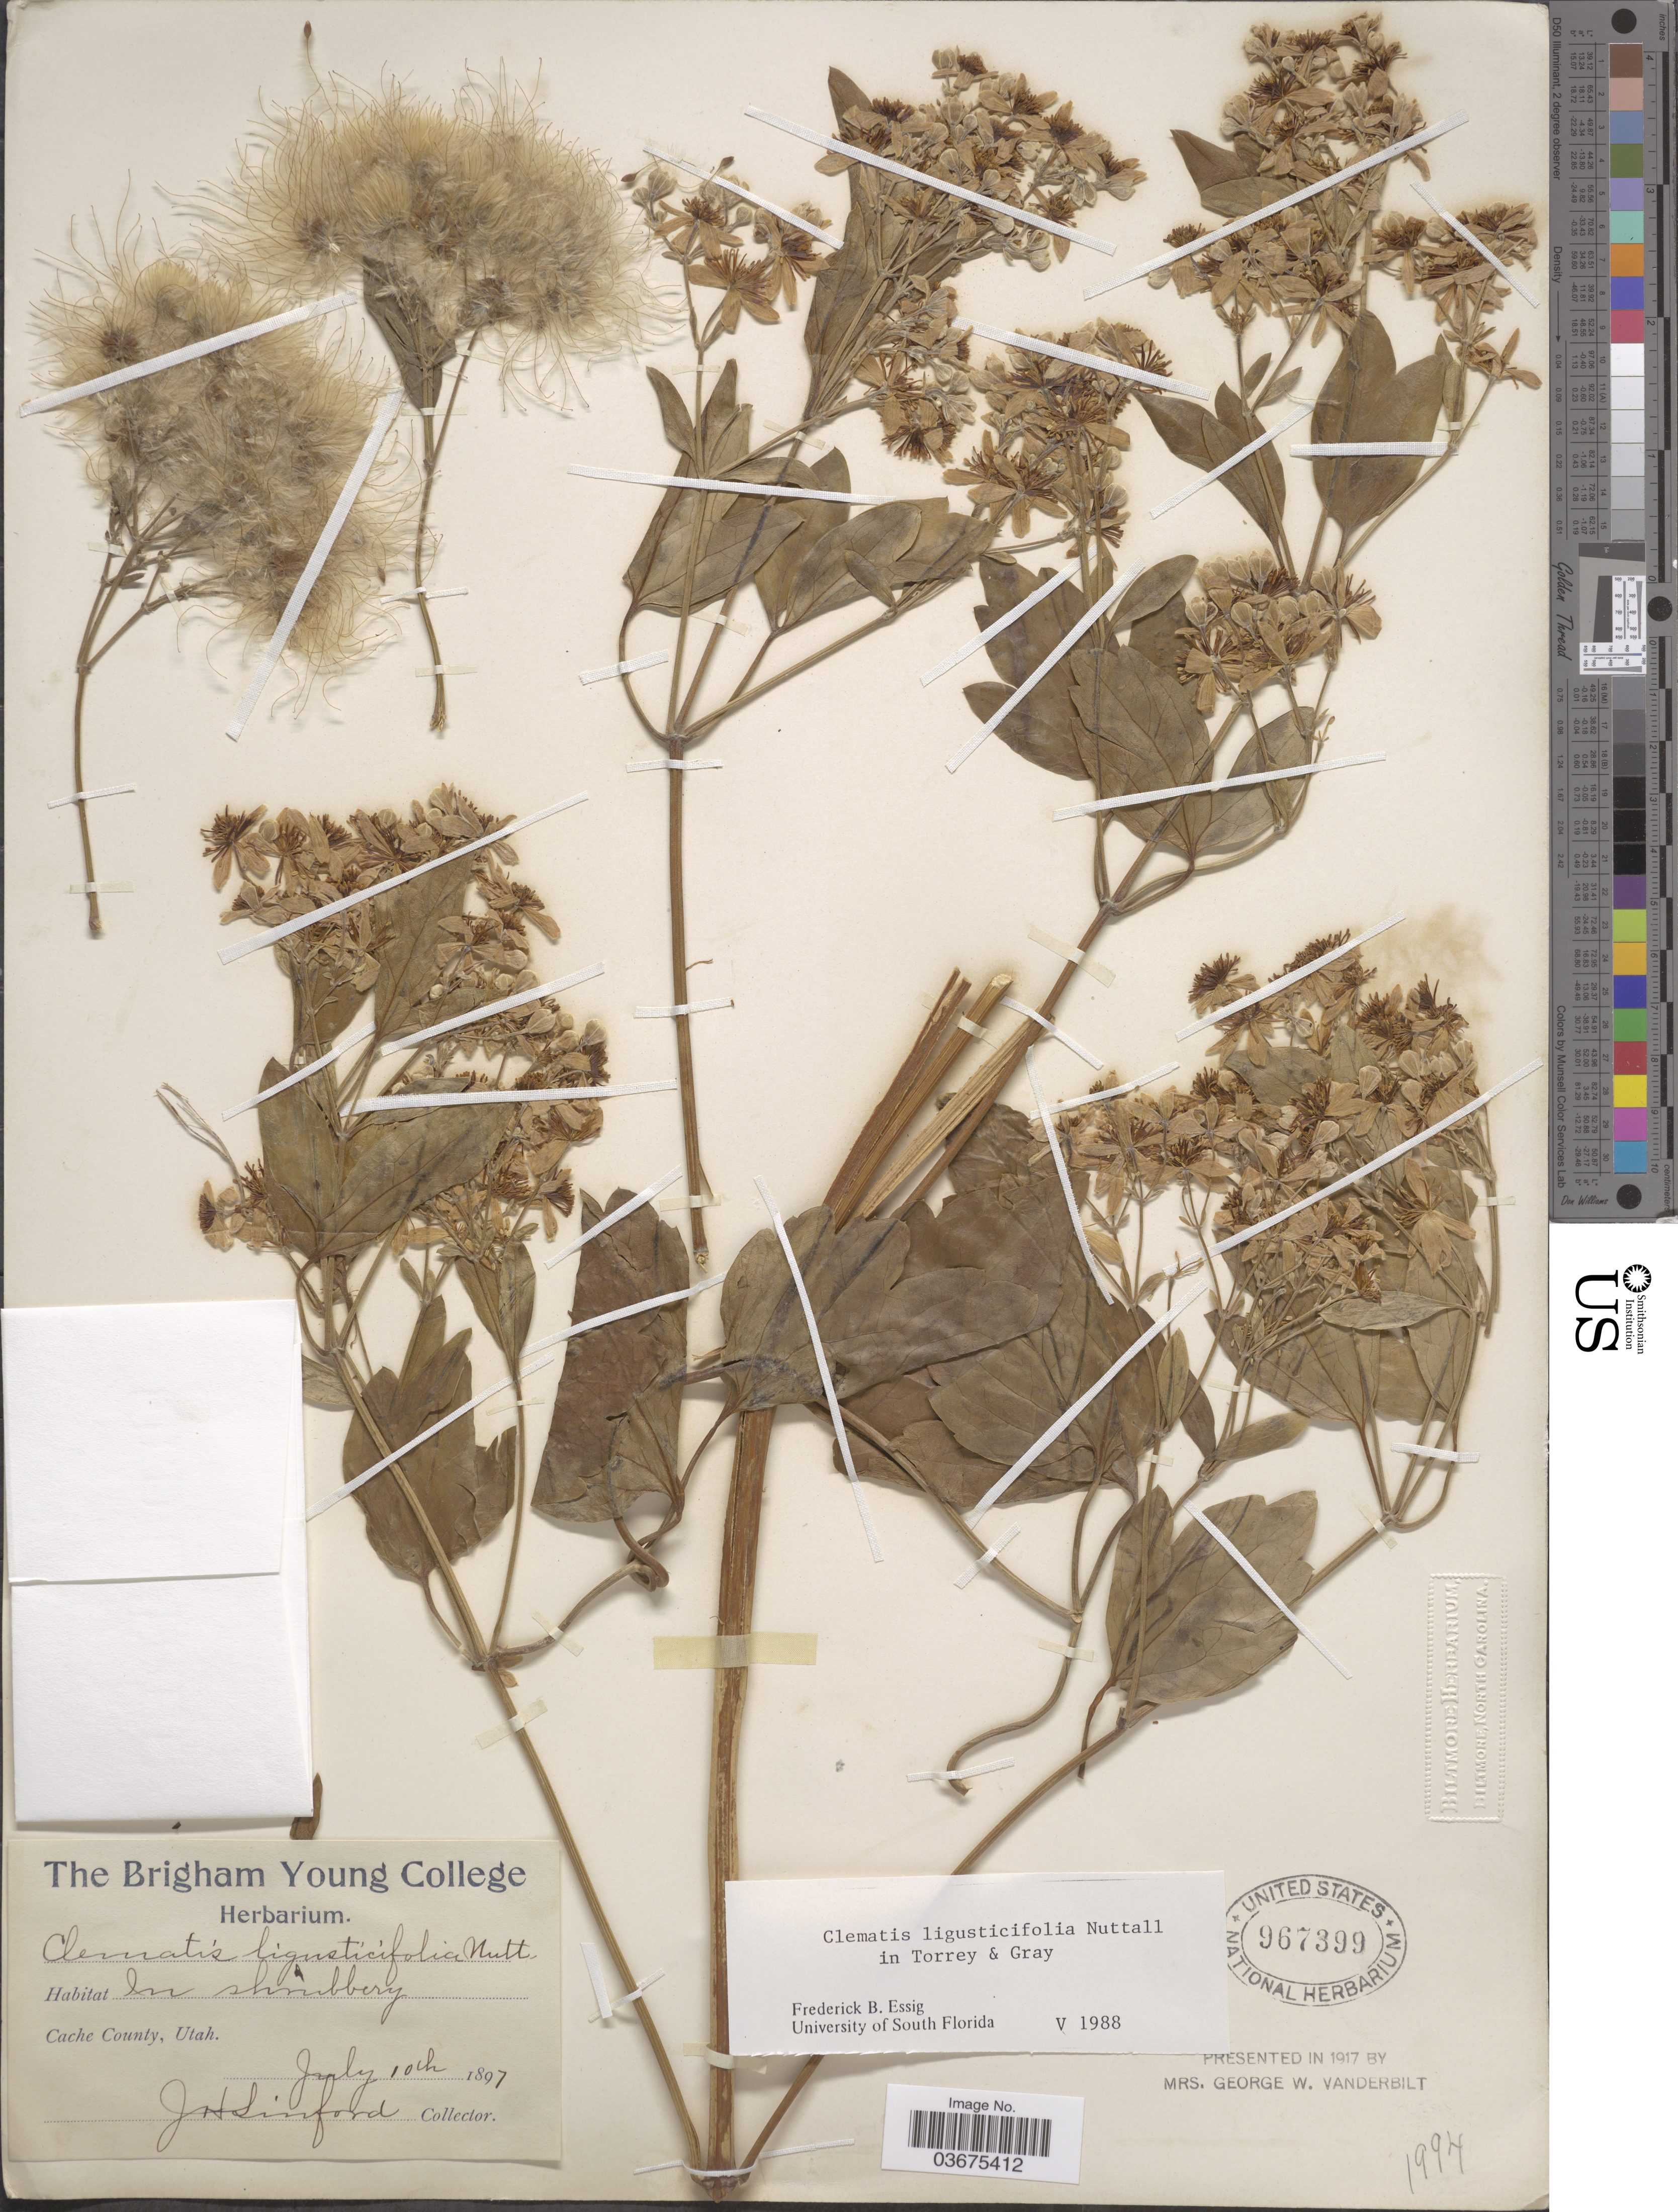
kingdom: Plantae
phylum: Tracheophyta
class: Magnoliopsida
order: Ranunculales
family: Ranunculaceae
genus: Clematis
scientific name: Clematis ligusticifolia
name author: Nutt.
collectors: J. Linford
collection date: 1897-07-10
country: United States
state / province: Utah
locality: Cache County.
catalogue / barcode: US 967399